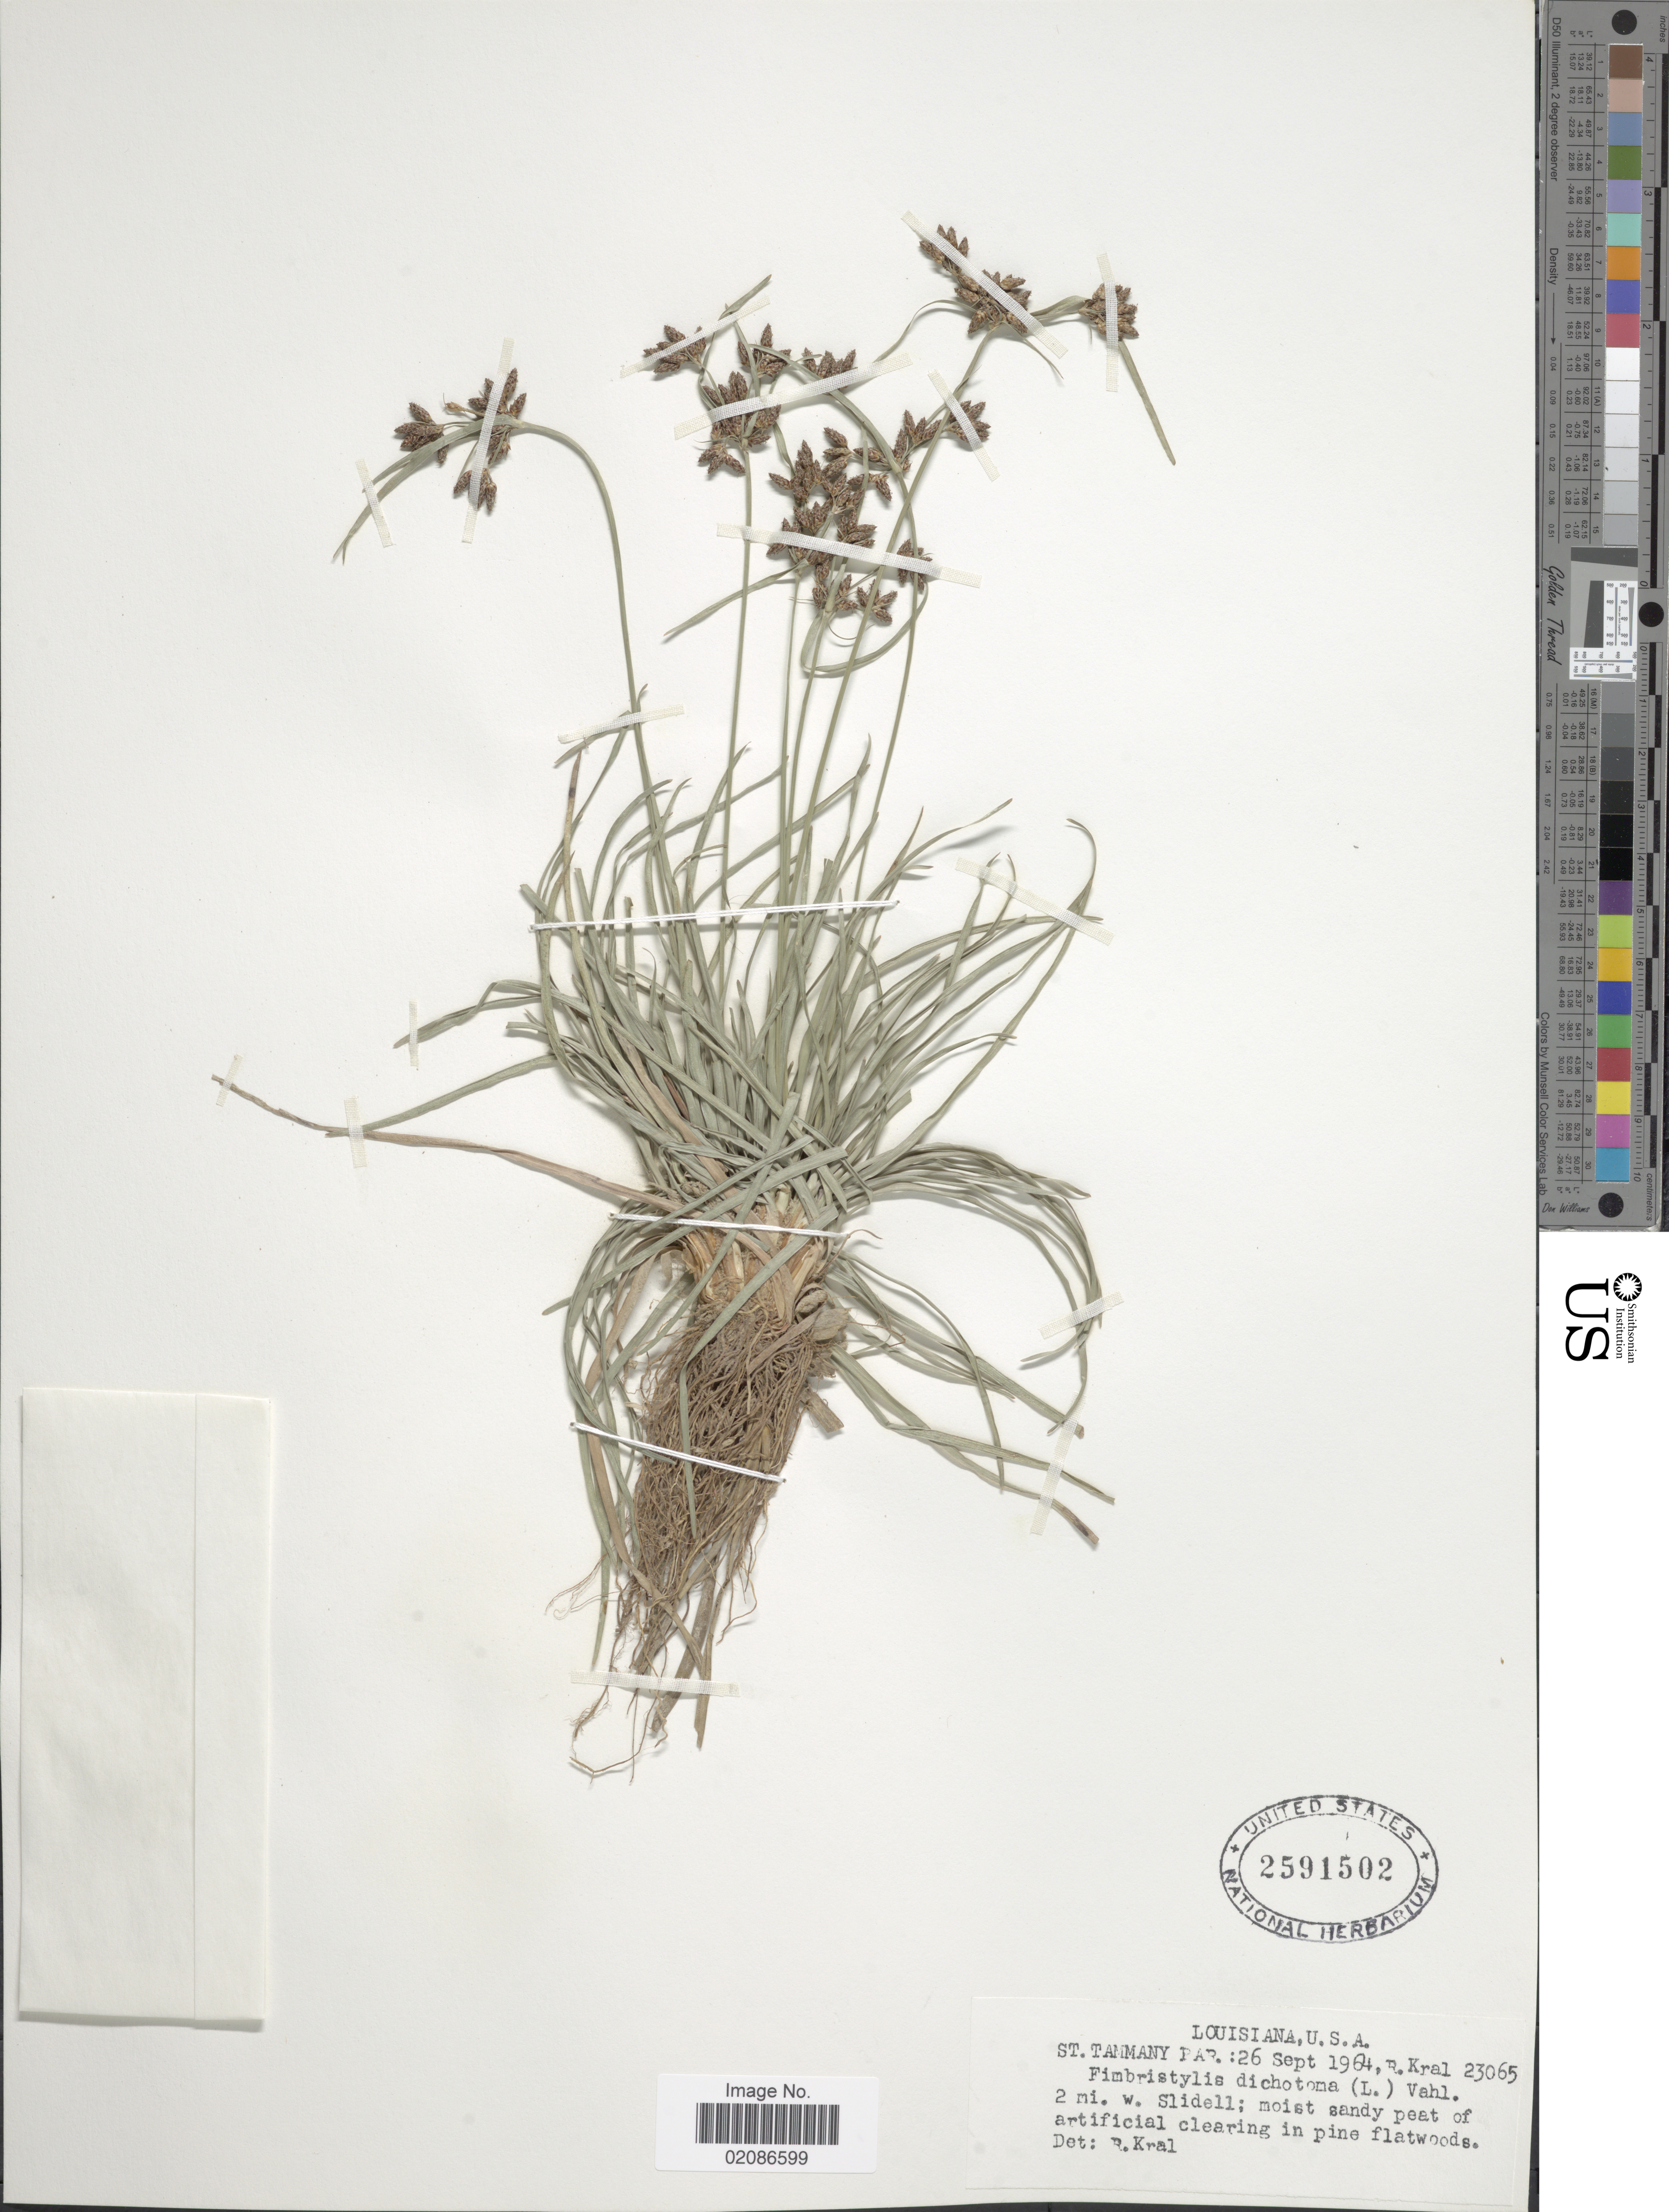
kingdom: Plantae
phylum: Tracheophyta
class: Liliopsida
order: Poales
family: Cyperaceae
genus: Fimbristylis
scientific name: Fimbristylis dichotoma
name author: (L.) Vahl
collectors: R. Kral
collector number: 23065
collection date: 1964-09-26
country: United States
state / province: Louisiana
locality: St. Tammany Par.: 2 mi. w. Slidell; moist sandy peat of artificial clearing in pine flatwoods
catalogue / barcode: US 2591502